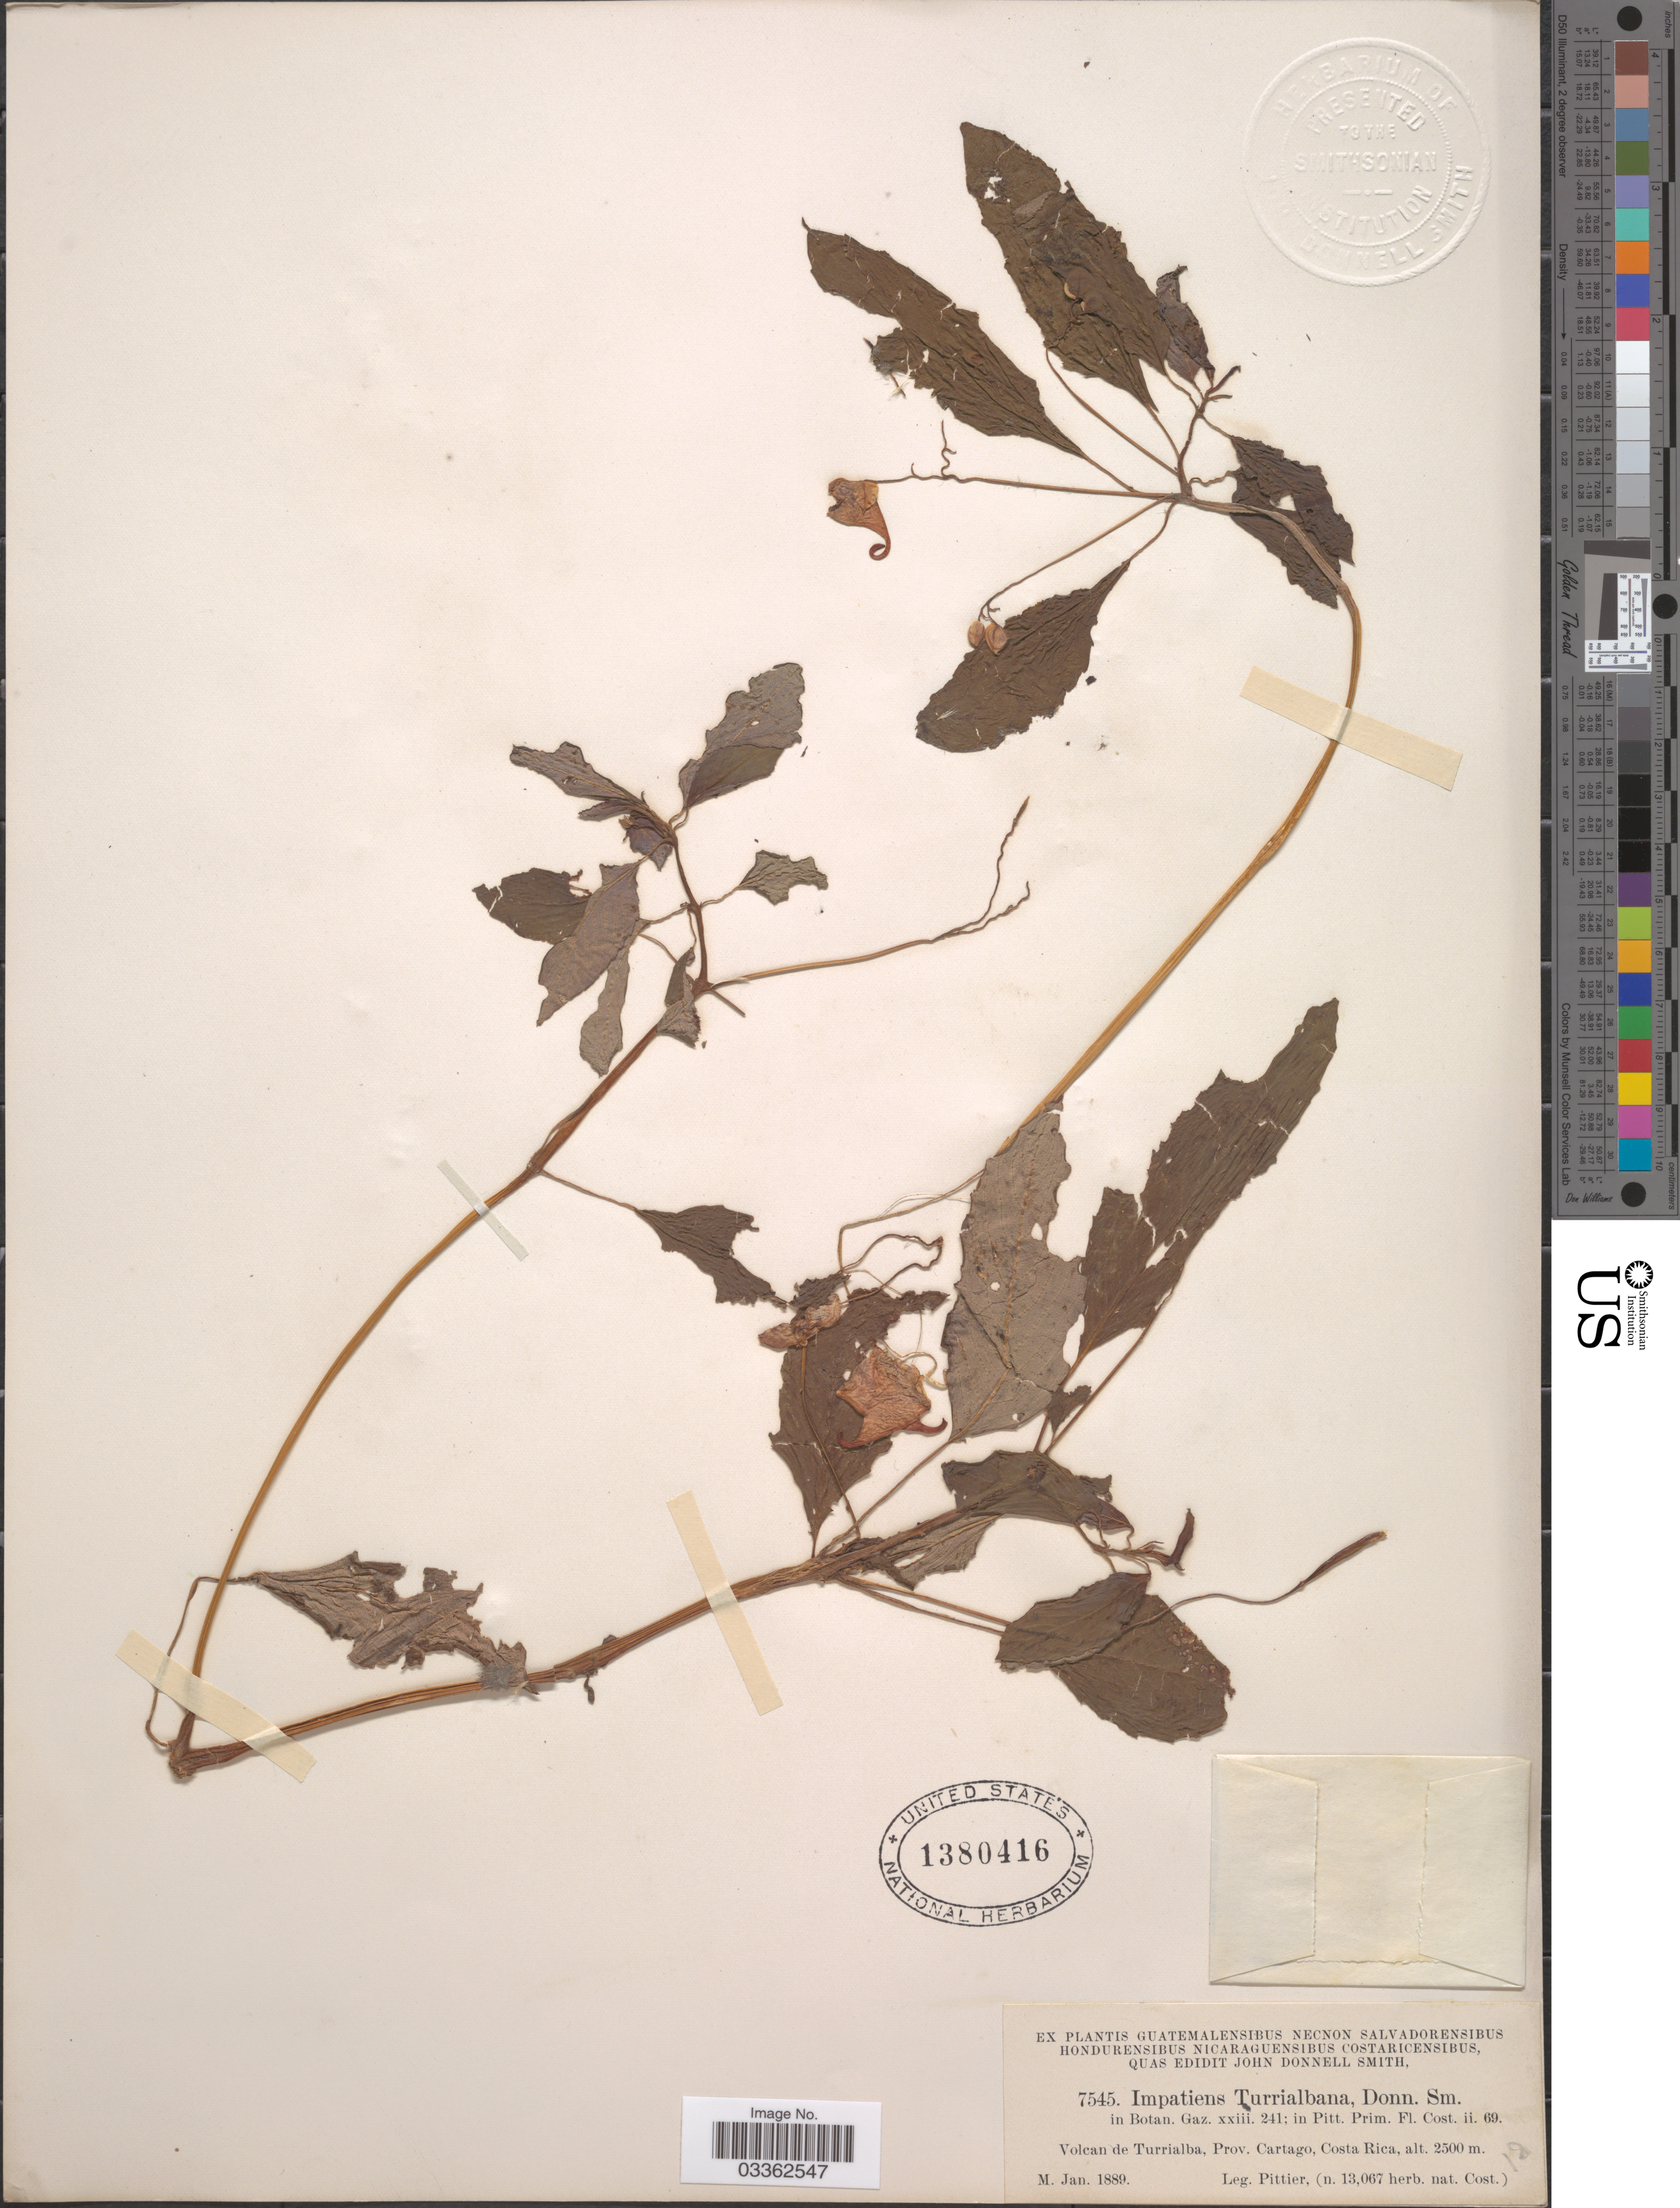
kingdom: Plantae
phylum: Tracheophyta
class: Magnoliopsida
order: Ericales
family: Balsaminaceae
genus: Impatiens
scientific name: Impatiens turrialbana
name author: Donn. Sm.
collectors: Pittier, --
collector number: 7545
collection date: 1889-01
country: Costa Rica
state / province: Cartago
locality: Volcan de Turrialba.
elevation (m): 2500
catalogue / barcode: US 1380416